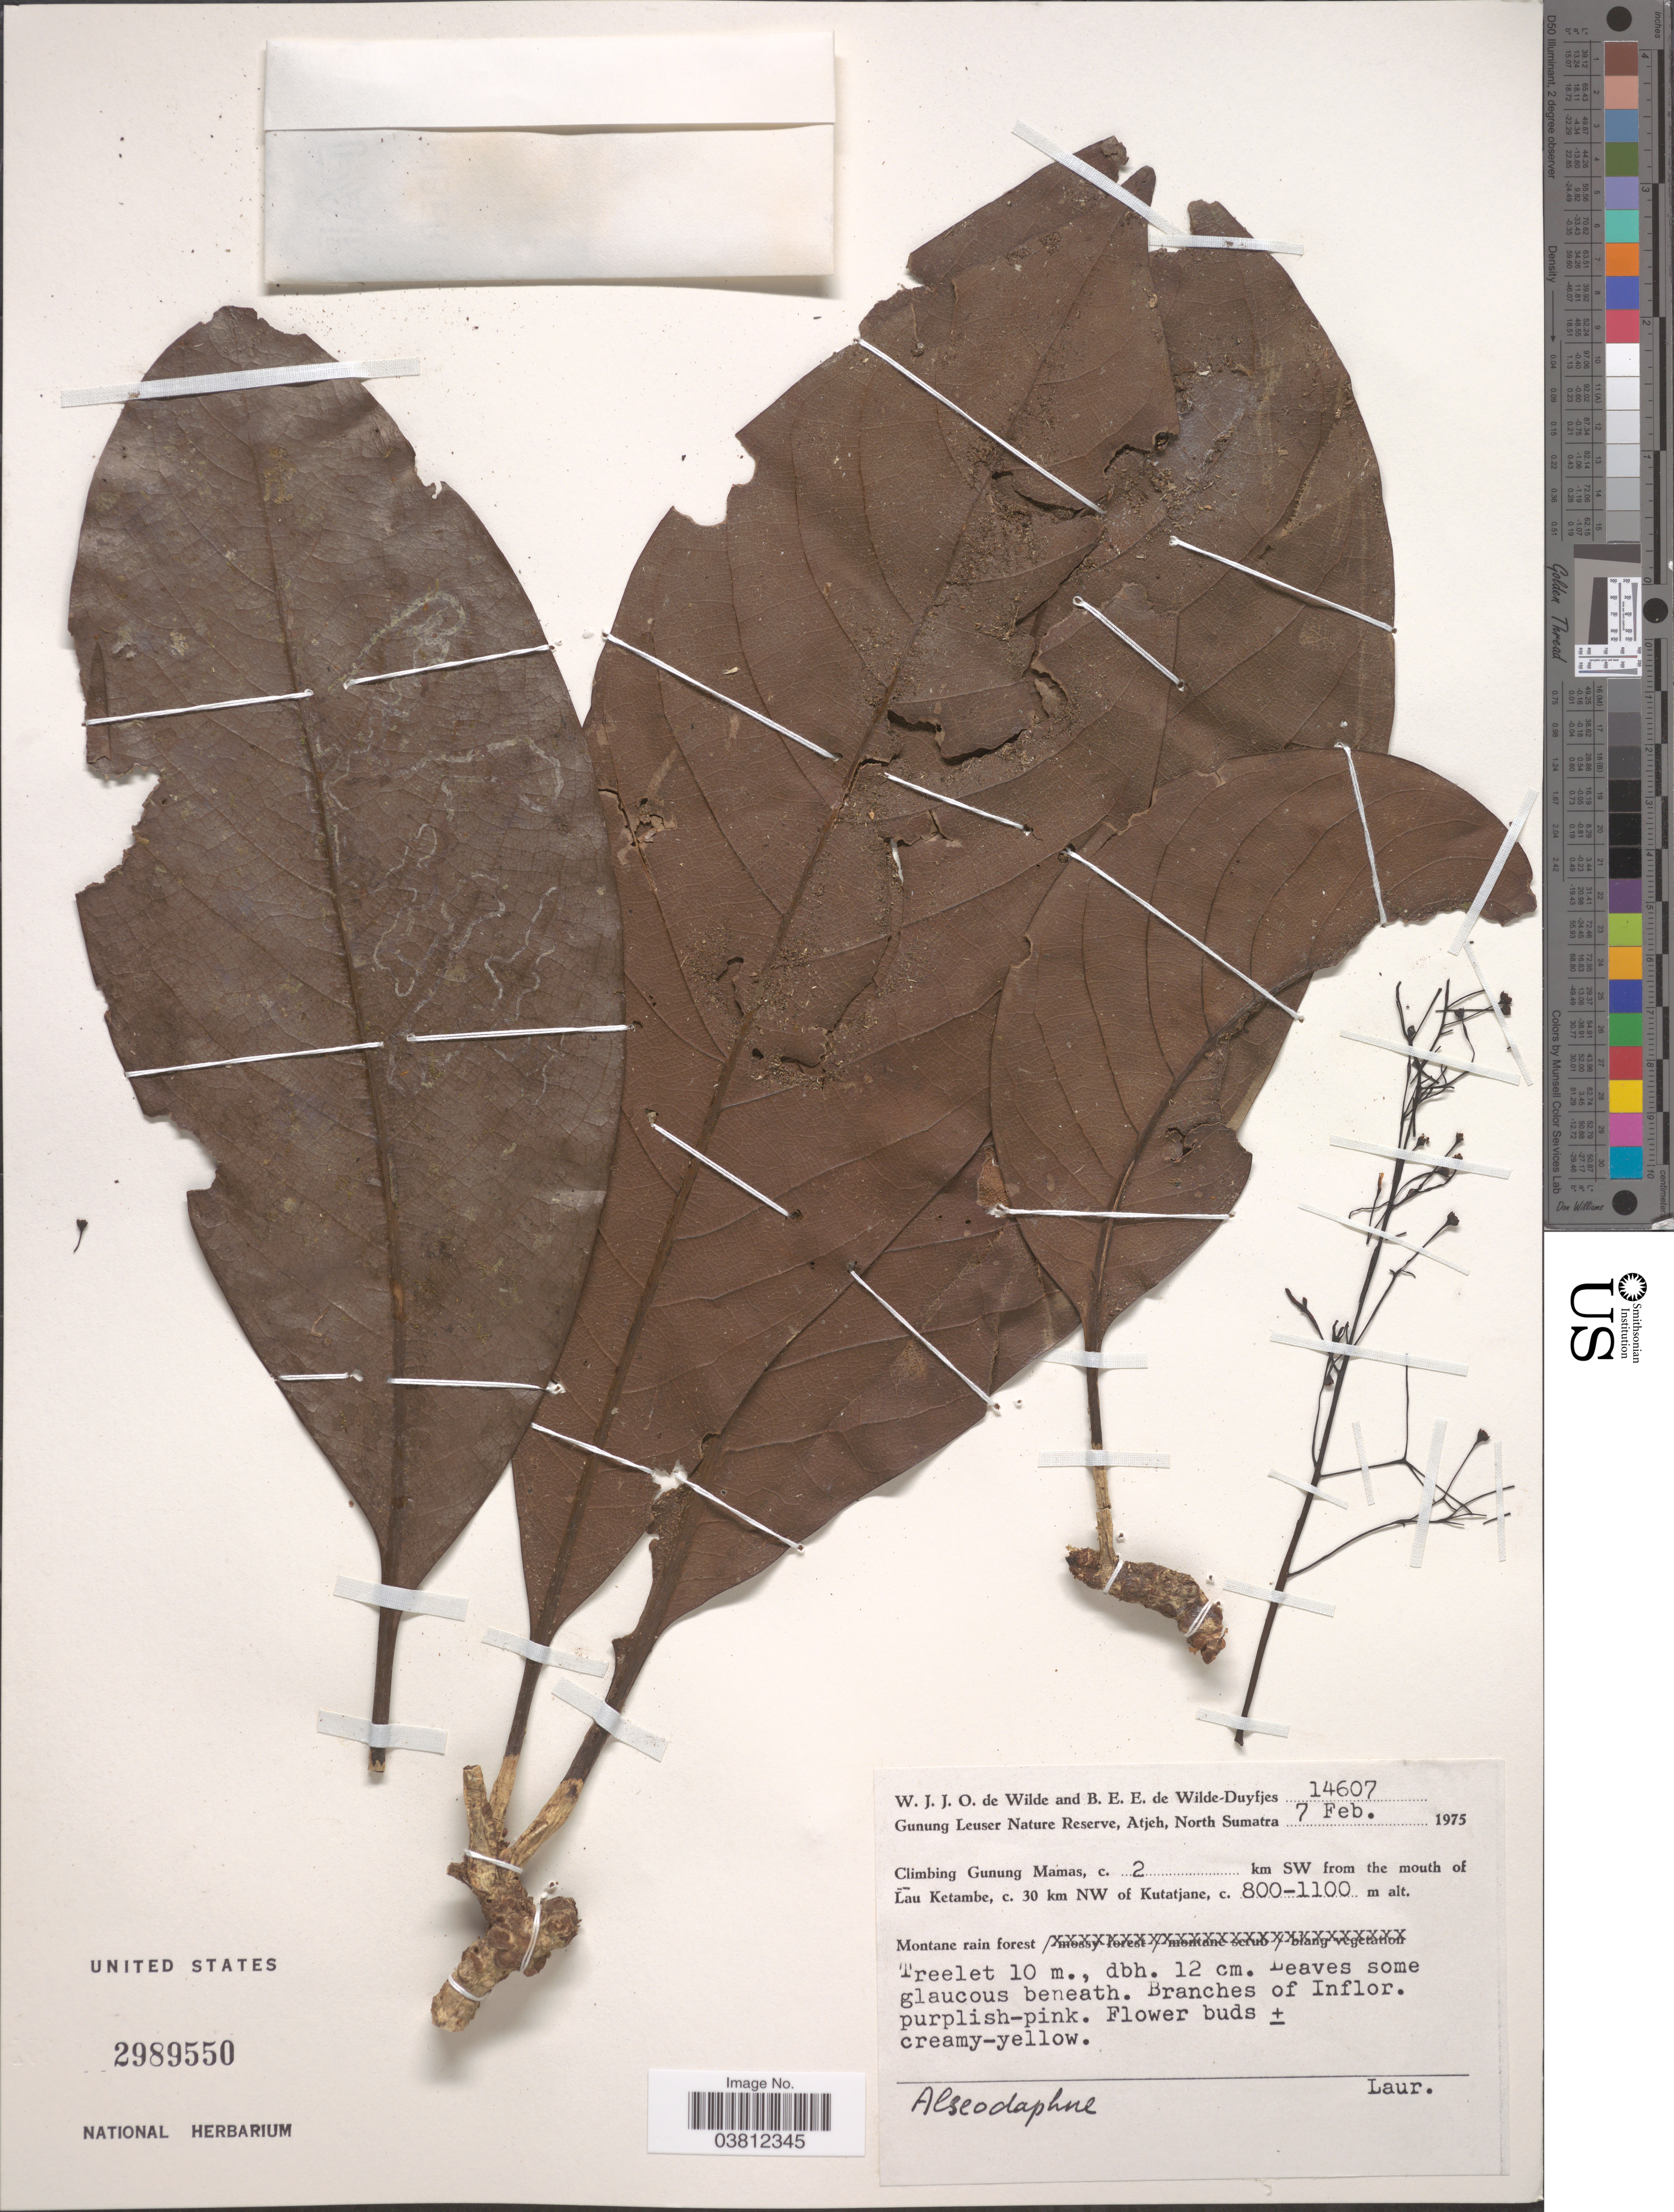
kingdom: Plantae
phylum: Tracheophyta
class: Magnoliopsida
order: Laurales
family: Lauraceae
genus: Alseodaphne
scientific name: Alseodaphne sp.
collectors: W. J. de Wilde & B. E. de Wilde-Duyfjes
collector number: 14607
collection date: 1975-02-07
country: Indonesia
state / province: Sumatra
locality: Gunung Leuser Nature Reserve, Atjeh, North Sumatra. Climbing Gunung Mamas, c. 2 km SW from the mouth of Lau Ketambe, c. 30 km NW of Kutatjane.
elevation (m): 800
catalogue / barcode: US 2989550